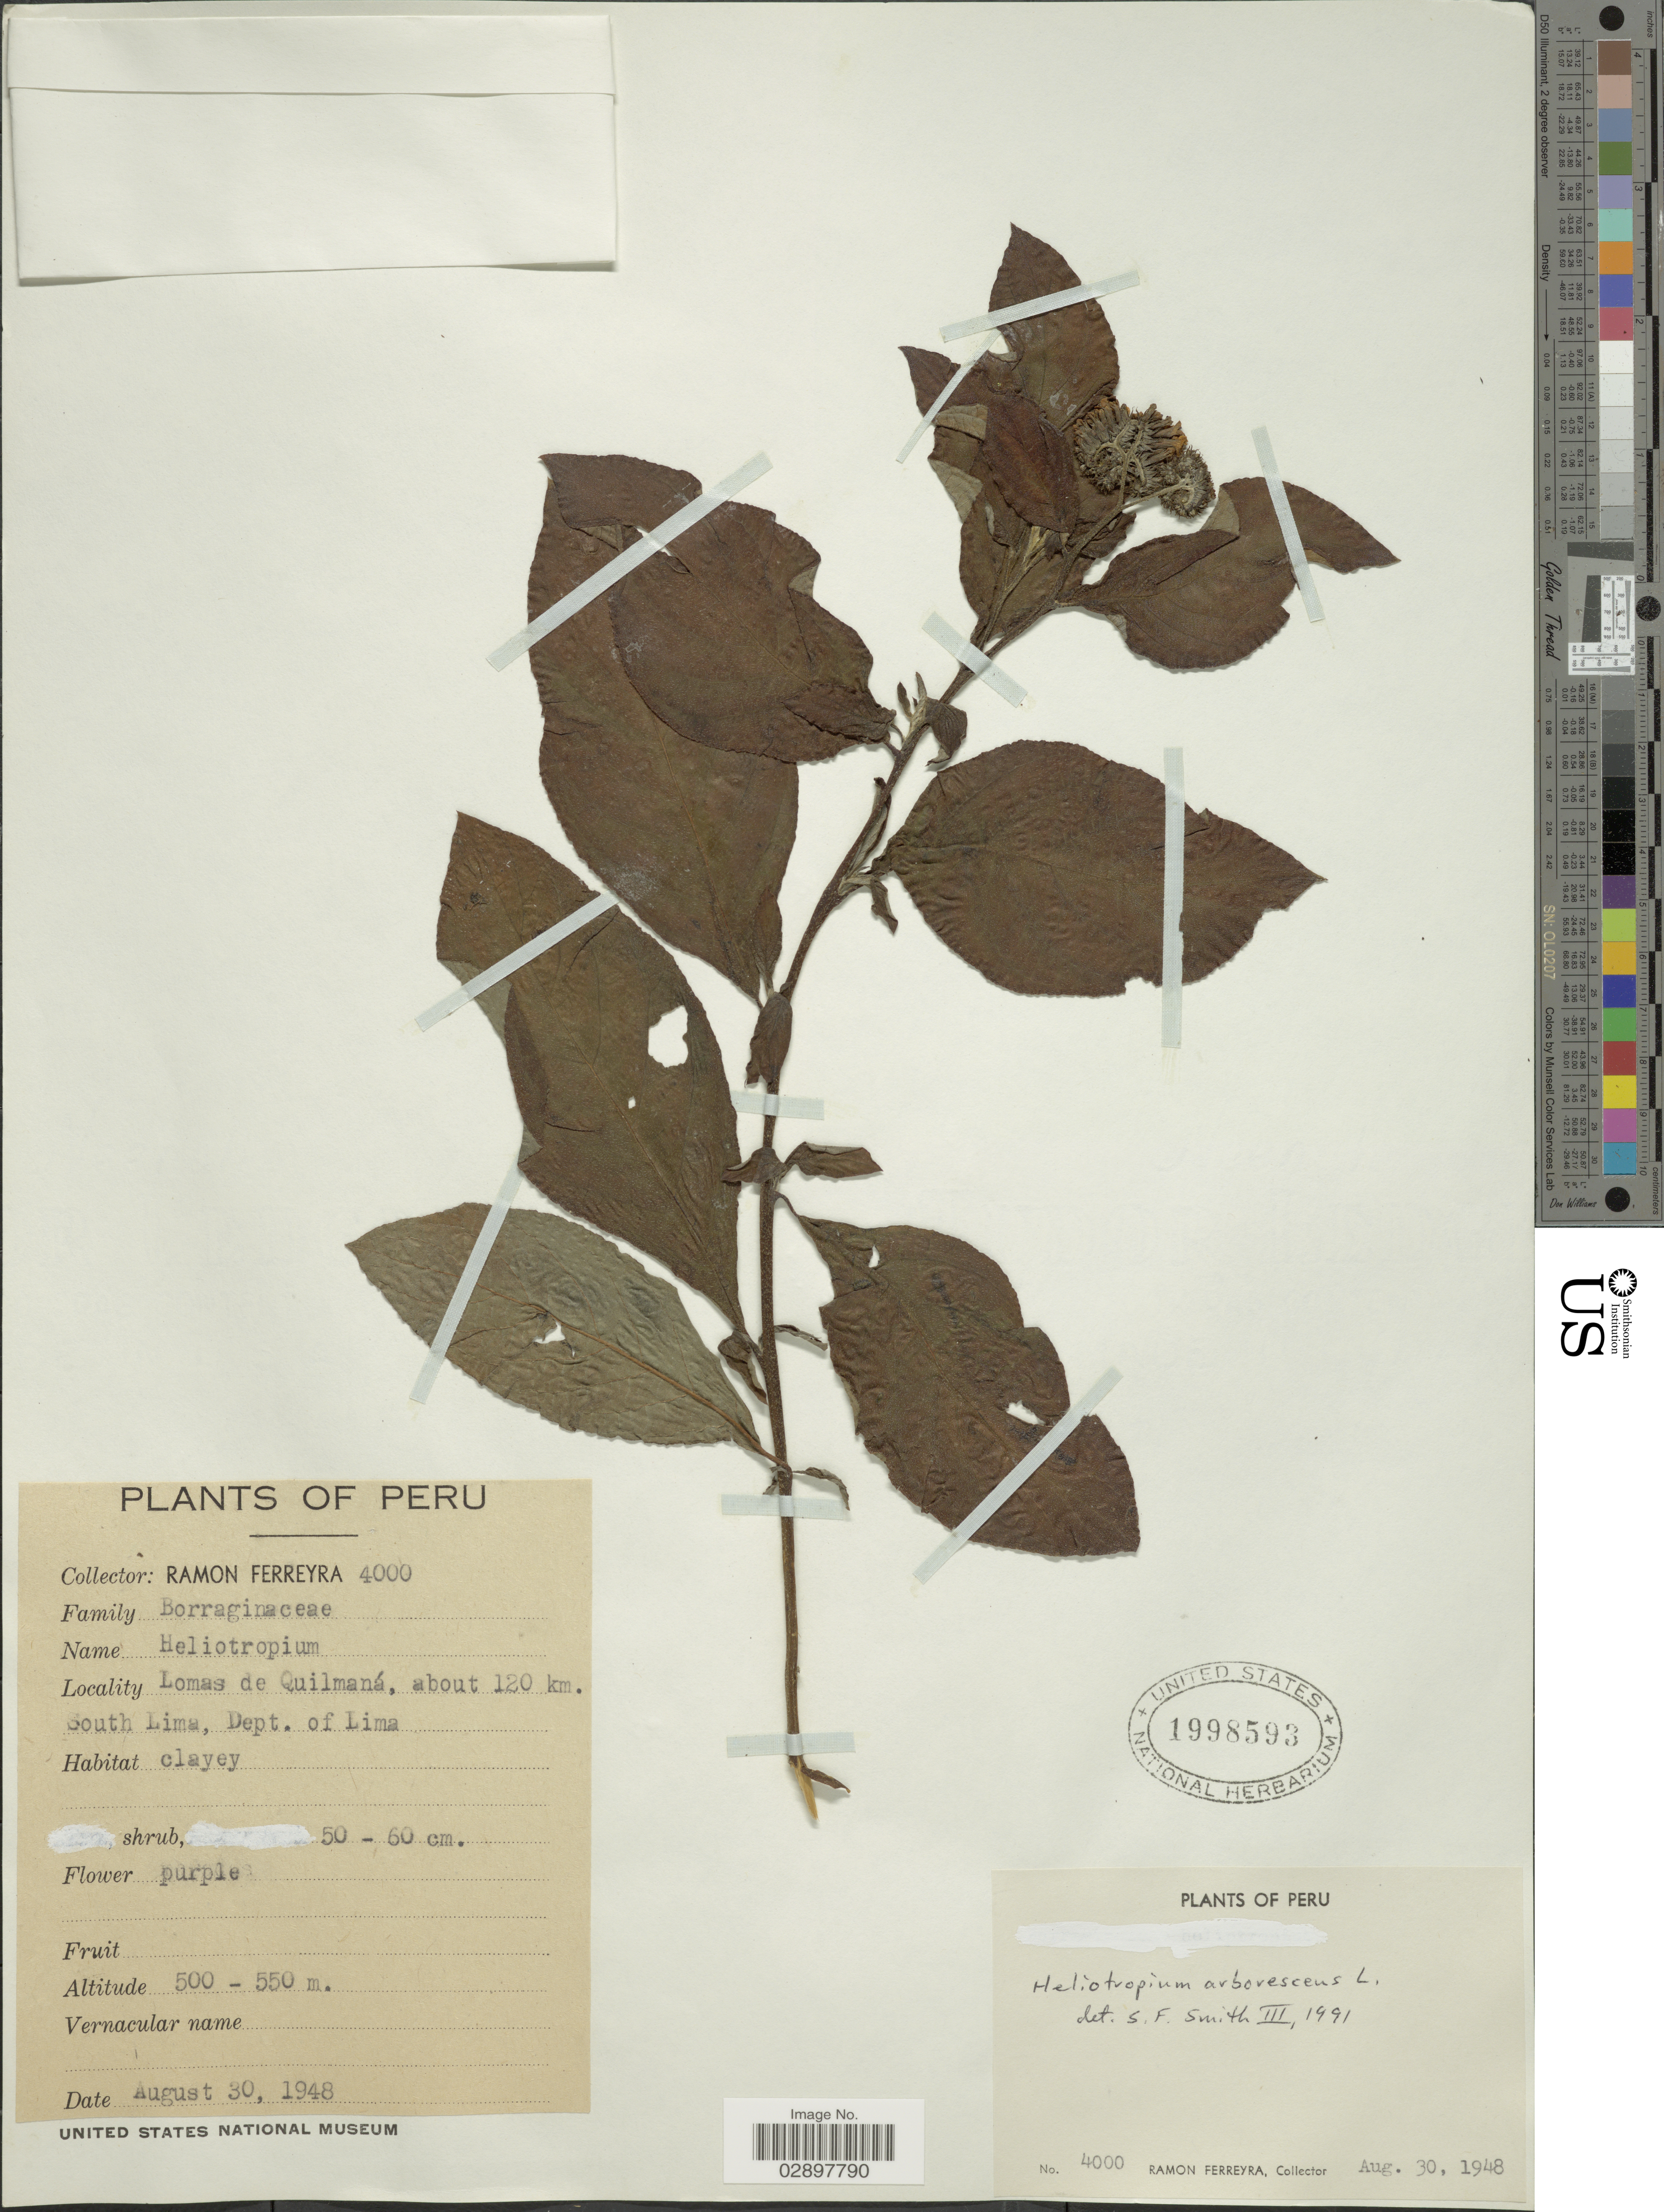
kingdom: Plantae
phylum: Tracheophyta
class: Magnoliopsida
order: Boraginales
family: Heliotropiaceae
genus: Tournefortia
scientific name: Tournefortia sp.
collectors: R. A. Ferreyra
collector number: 4000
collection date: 1948-08-30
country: Peru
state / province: Lima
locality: Lomas de Quilmaná, about 120 km. South Lima.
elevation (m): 500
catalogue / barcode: US 1998593